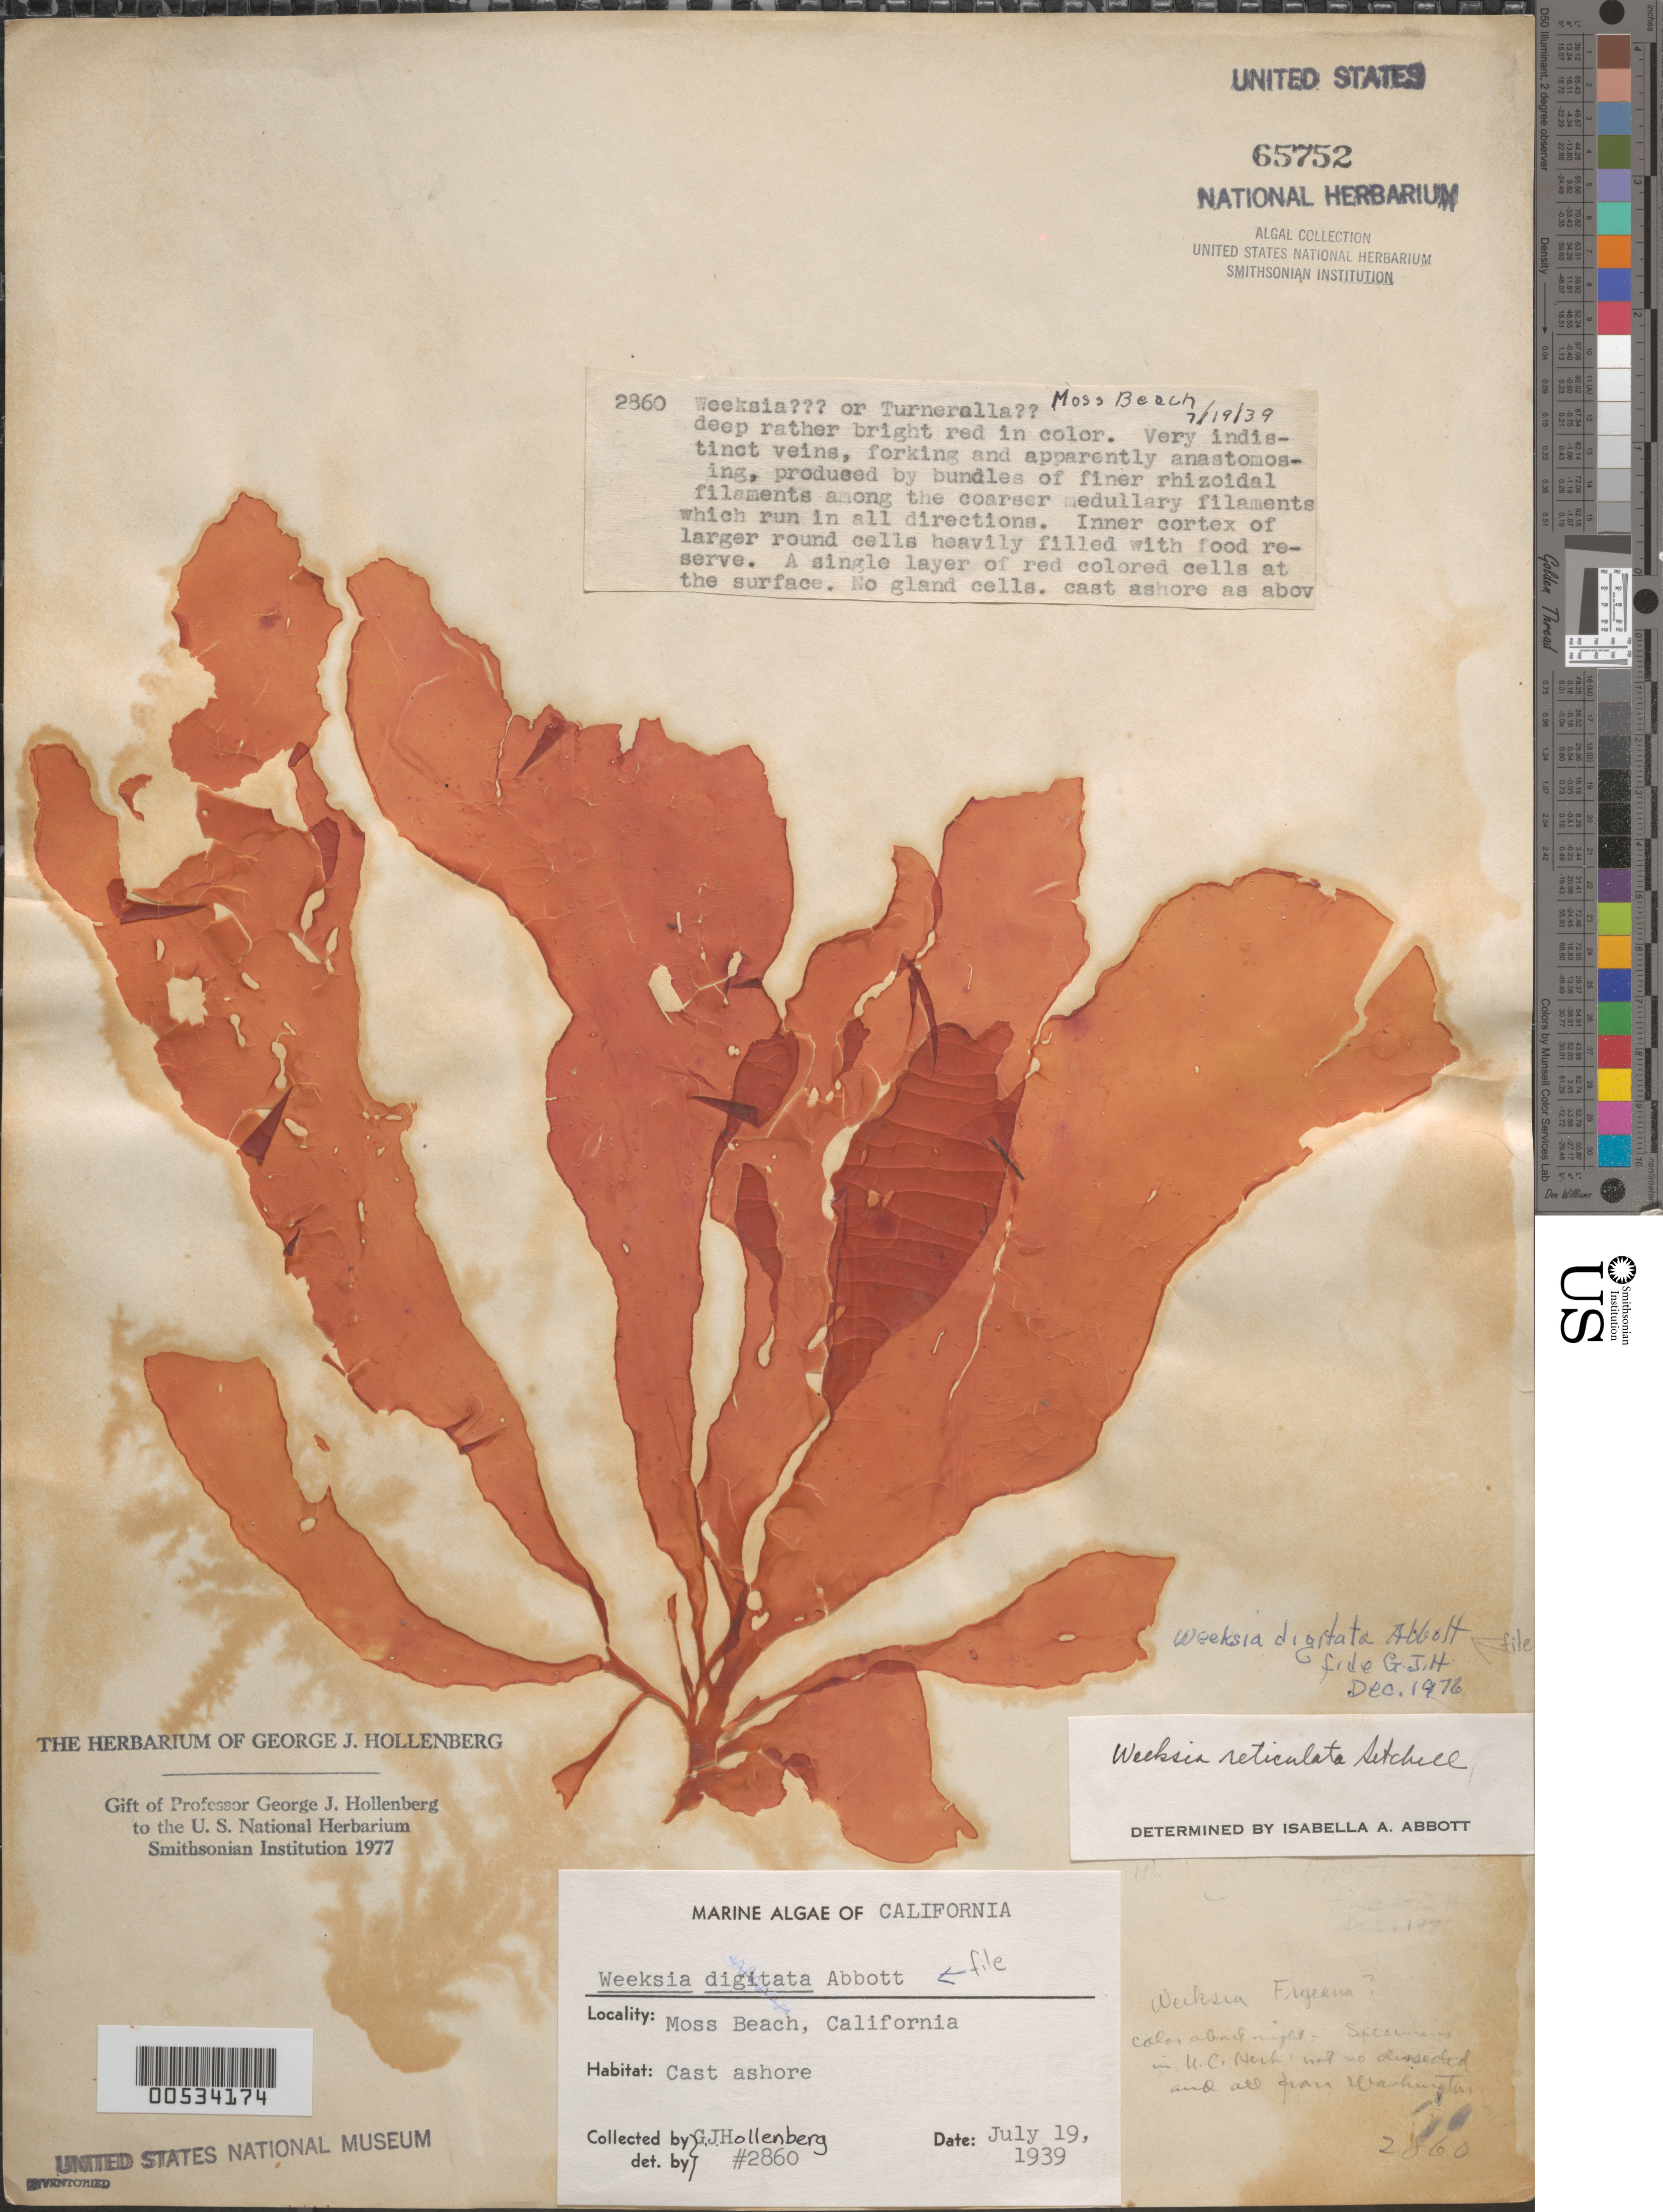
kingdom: Plantae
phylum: Rhodophyta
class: Florideophyceae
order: Gigartinales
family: Dumontiaceae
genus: Weeksia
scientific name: Weeksia digitata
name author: I.A. Abbott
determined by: Hollenberg, George J.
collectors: G. Hollenberg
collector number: GJH 2860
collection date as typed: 19 Jul 1939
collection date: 1939-07-19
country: United States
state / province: California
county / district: Monterey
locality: Middle reef of Moss Beach, Pacific Grove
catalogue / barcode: US 65752